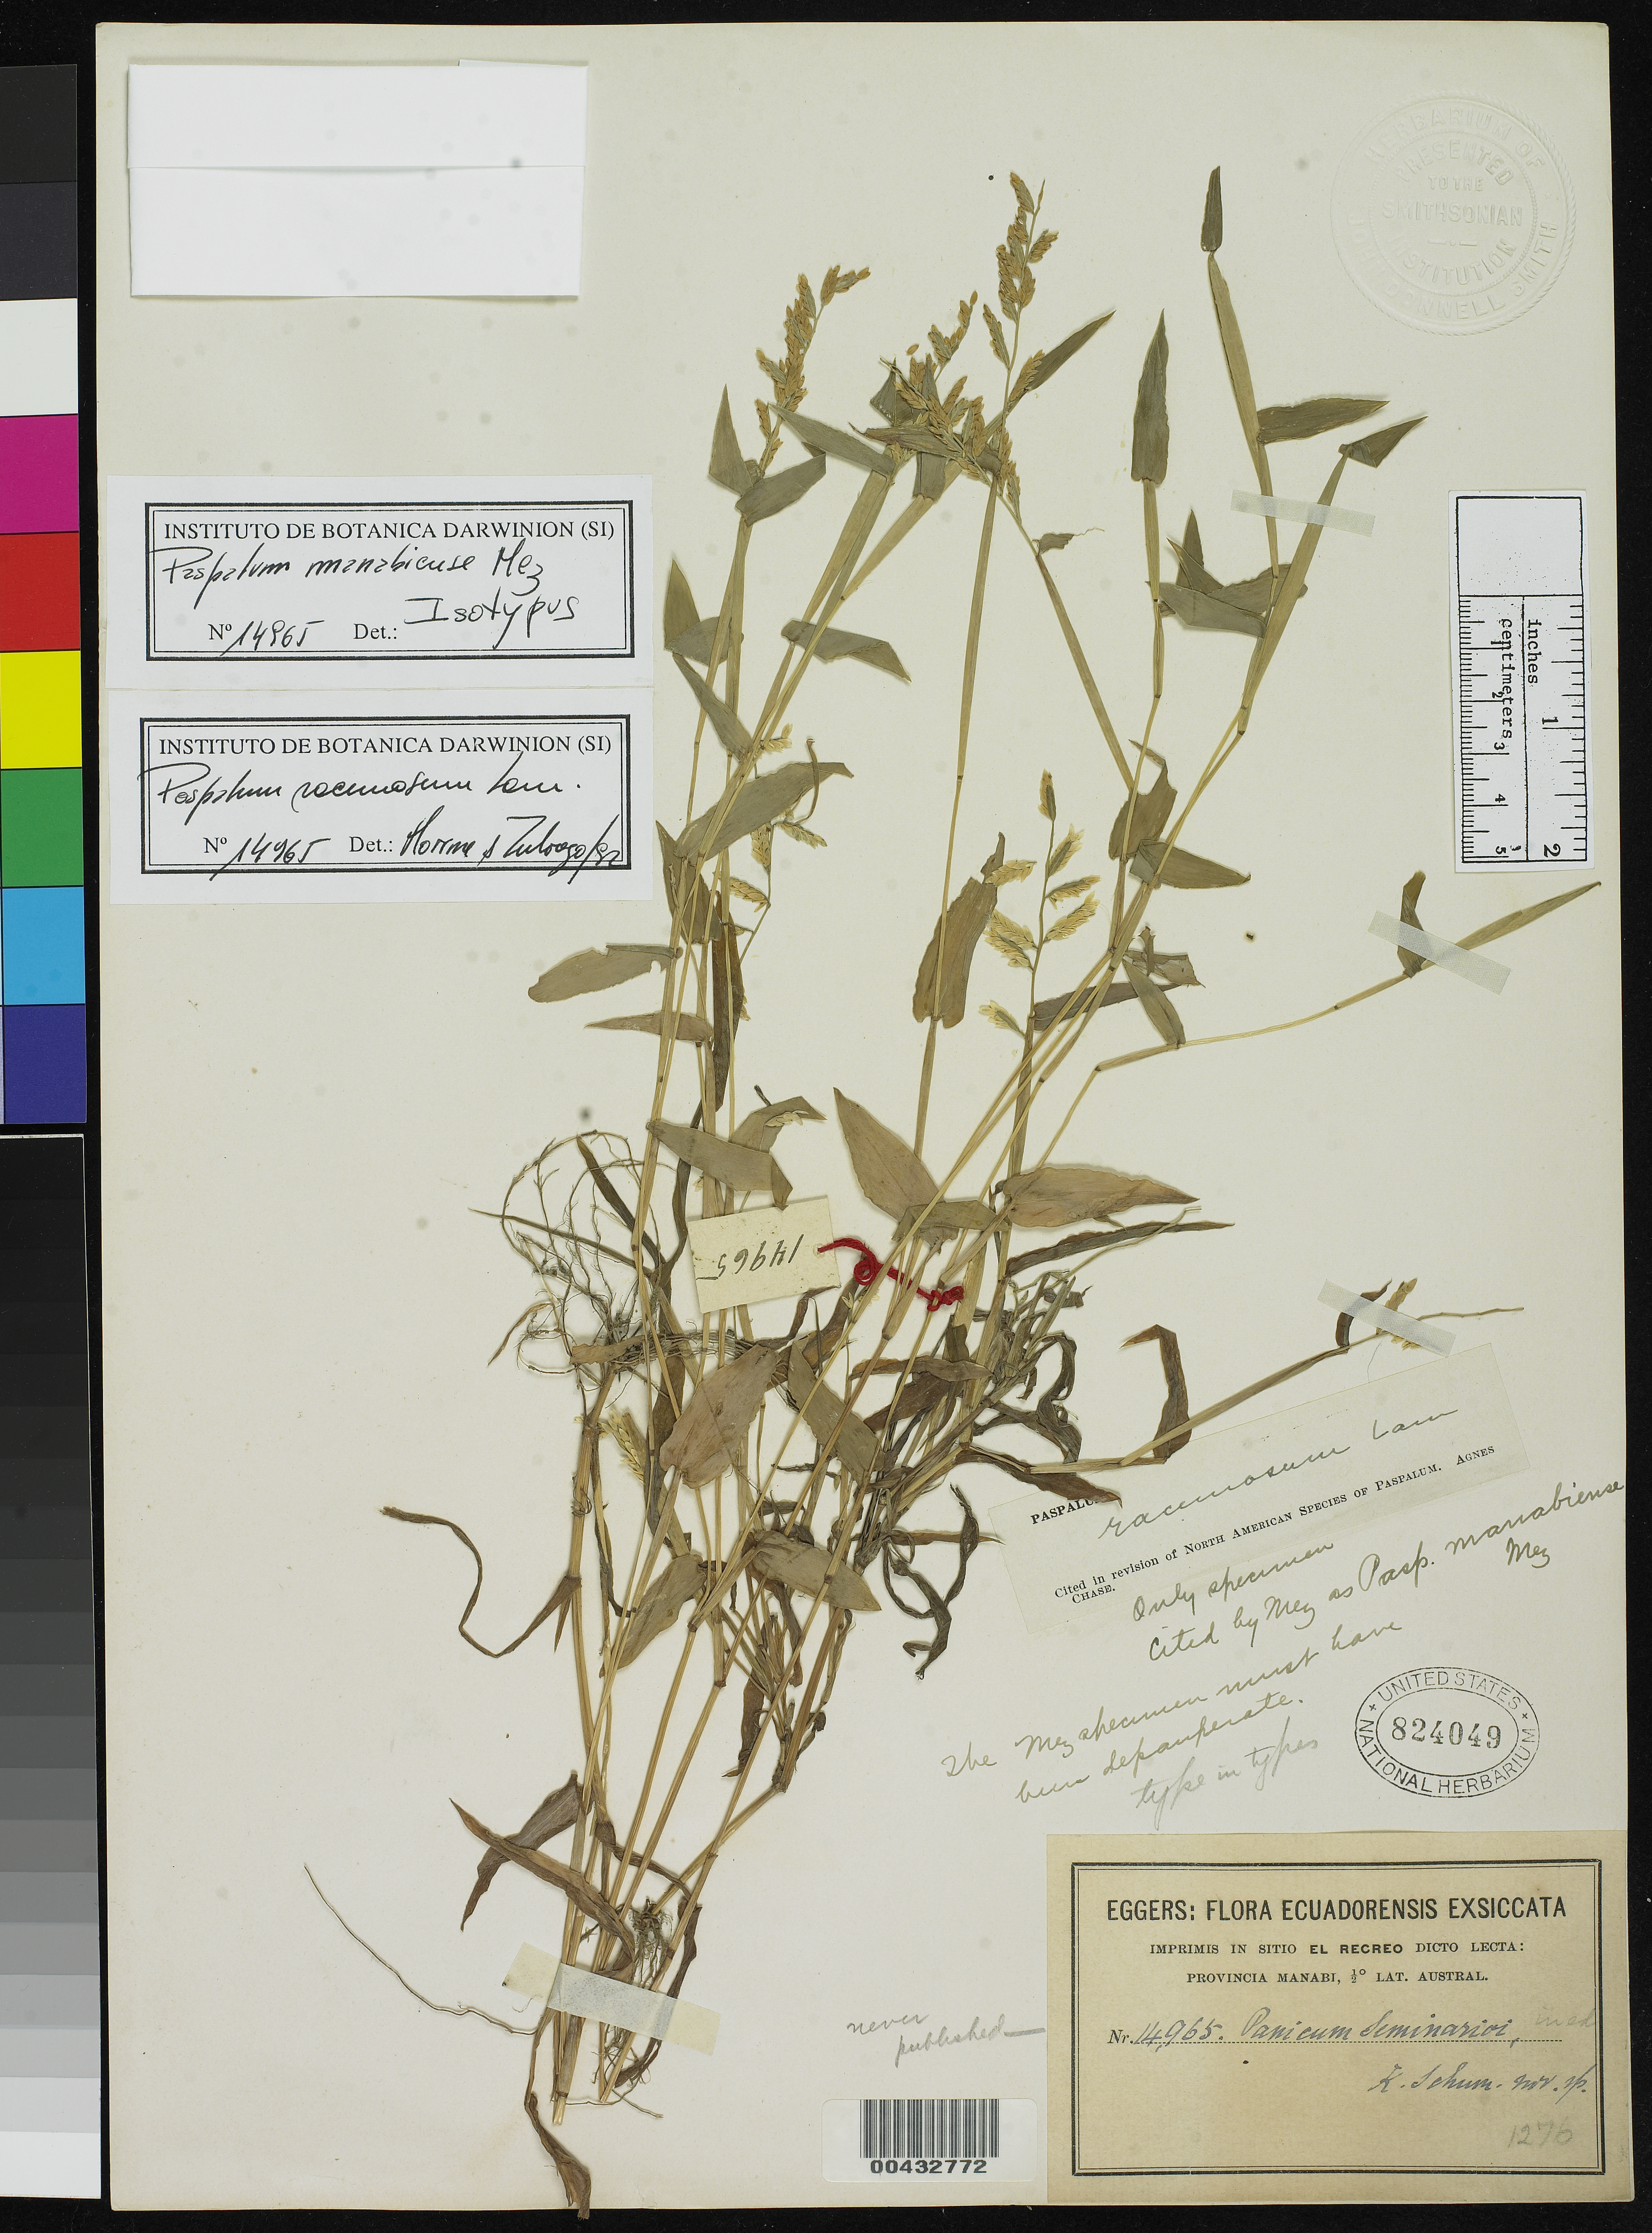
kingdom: Plantae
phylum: Tracheophyta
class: Liliopsida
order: Poales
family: Poaceae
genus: Paspalum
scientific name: Paspalum manabiense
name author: Mez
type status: Isotype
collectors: K. M. Schumann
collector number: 14965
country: Ecuador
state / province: Manabí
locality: El Recreo.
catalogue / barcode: US 824049